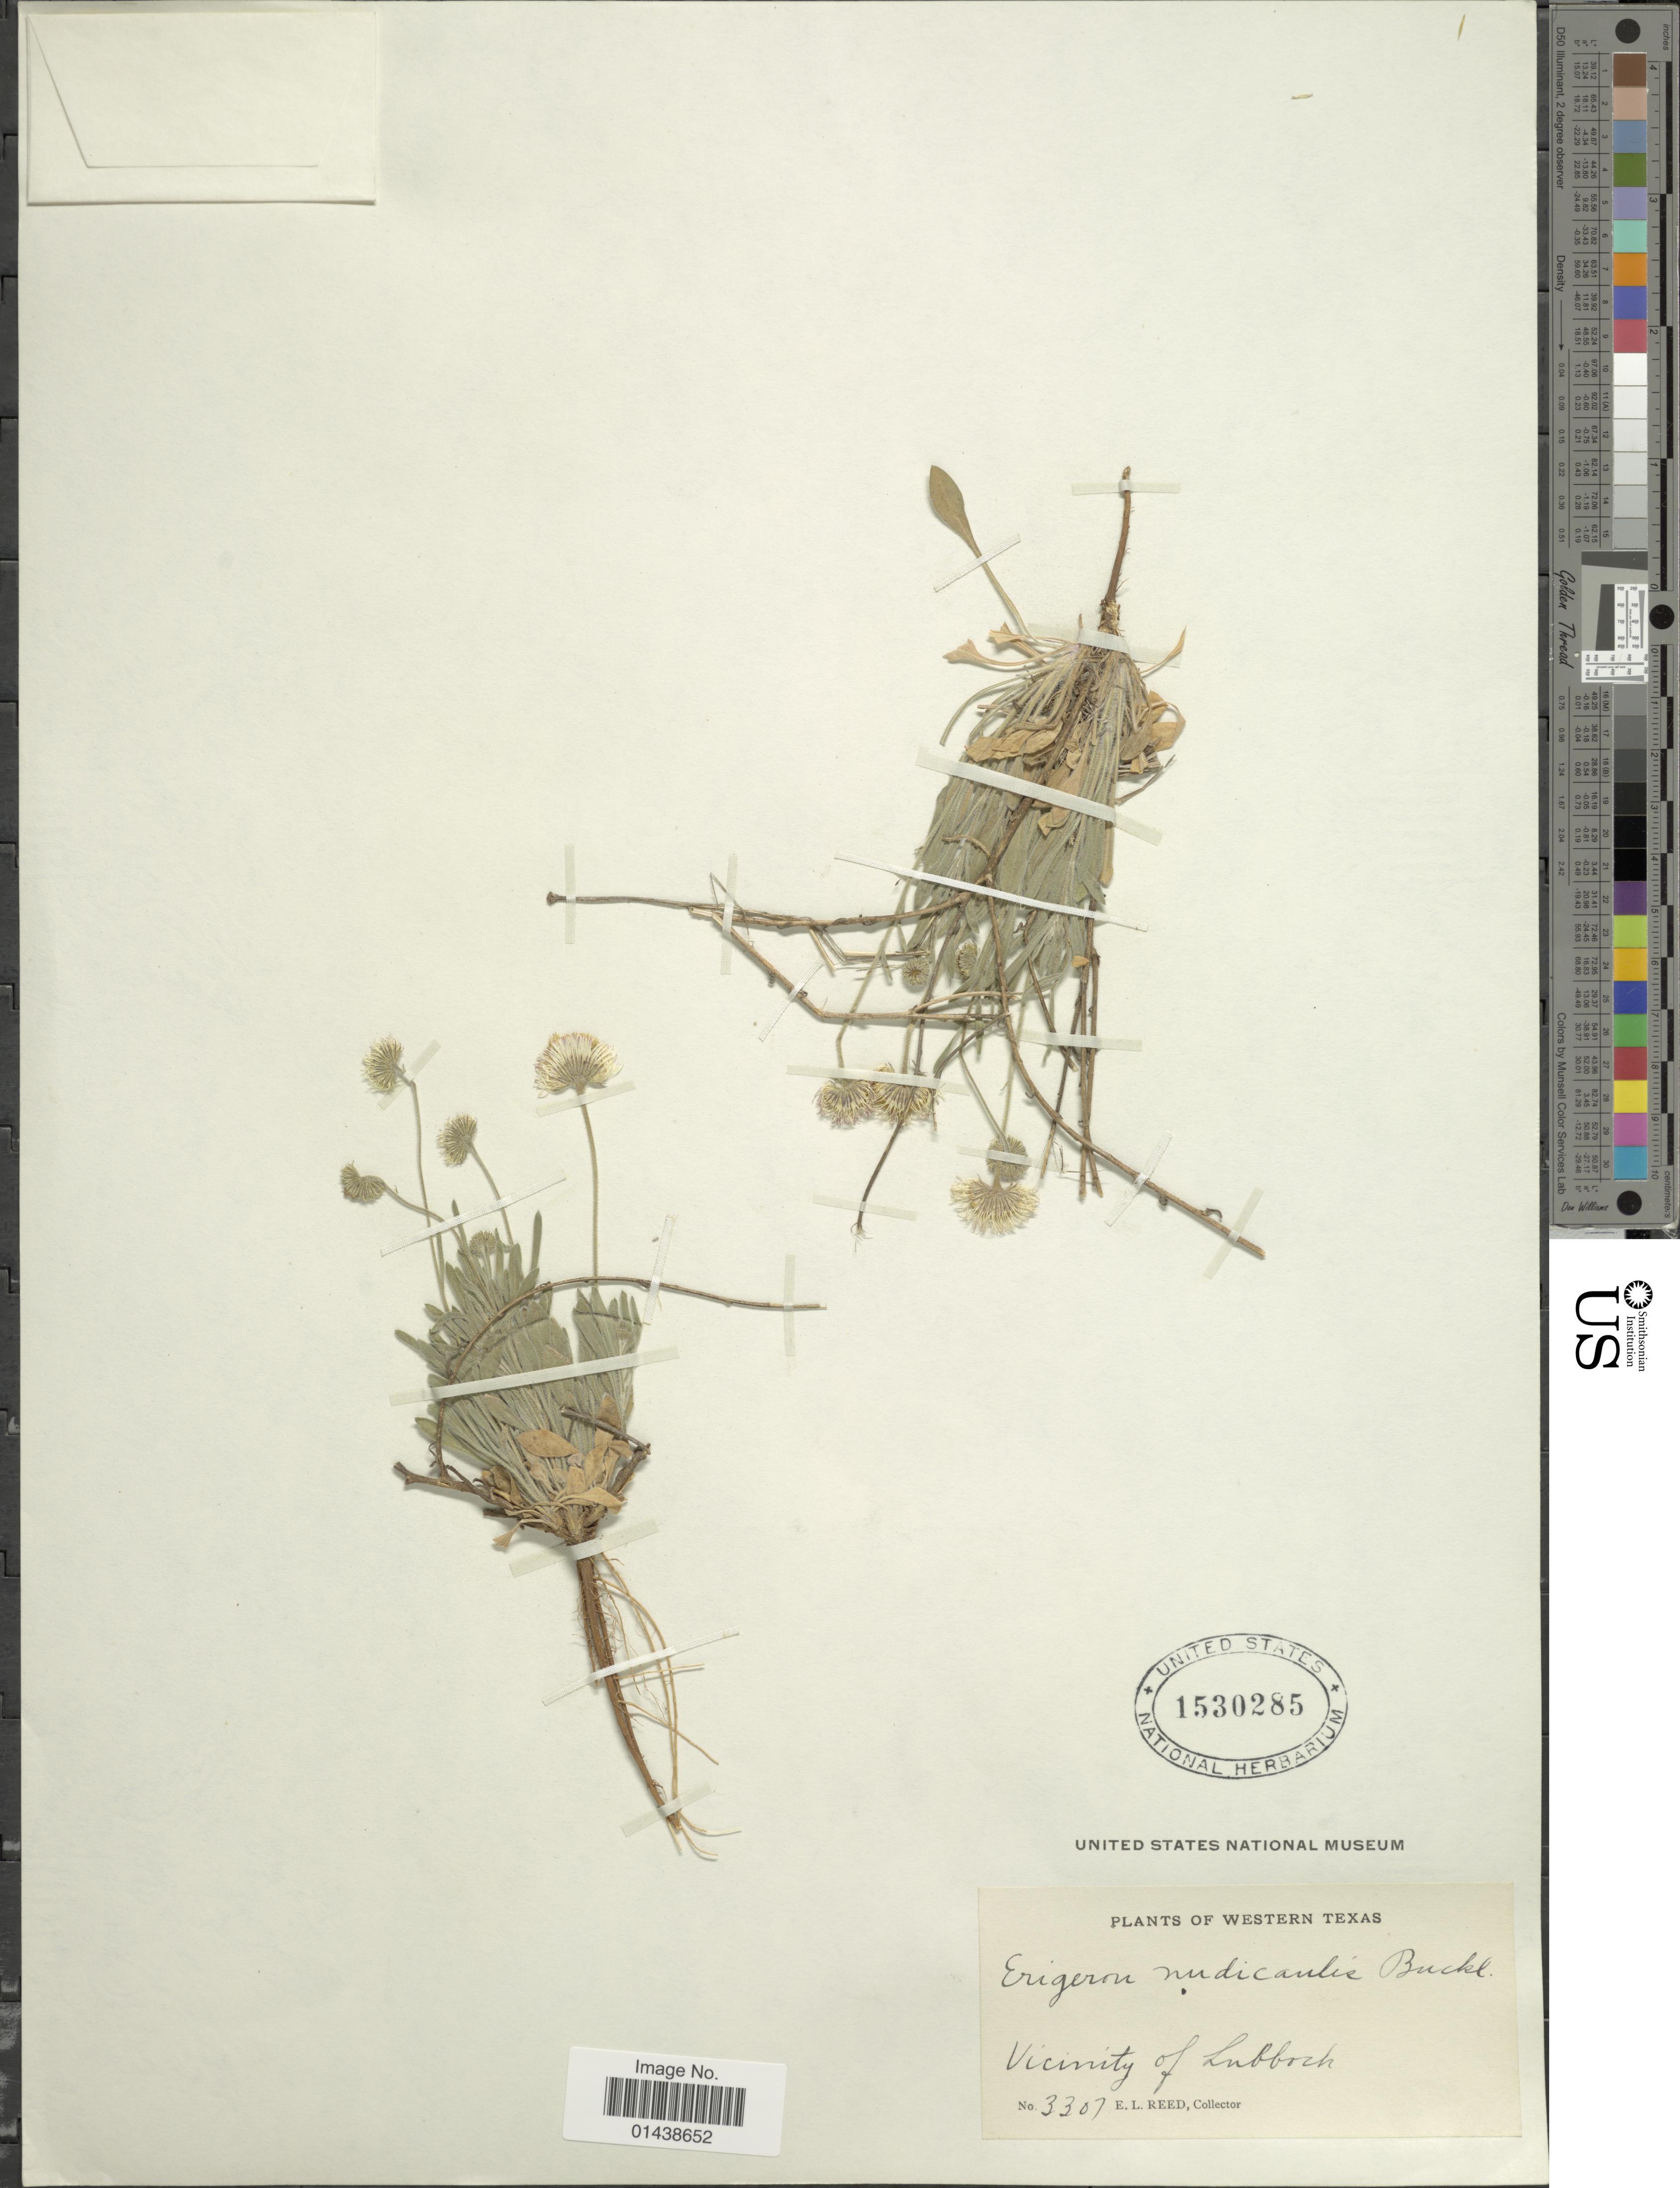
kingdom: Plantae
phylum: Tracheophyta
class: Magnoliopsida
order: Asterales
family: Asteraceae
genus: Erigeron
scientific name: Erigeron nudiflorus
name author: Buckley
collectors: E. Reed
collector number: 3307*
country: United States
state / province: Texas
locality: Western Texas. Vicinity of Lubbock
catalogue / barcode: US 1530285